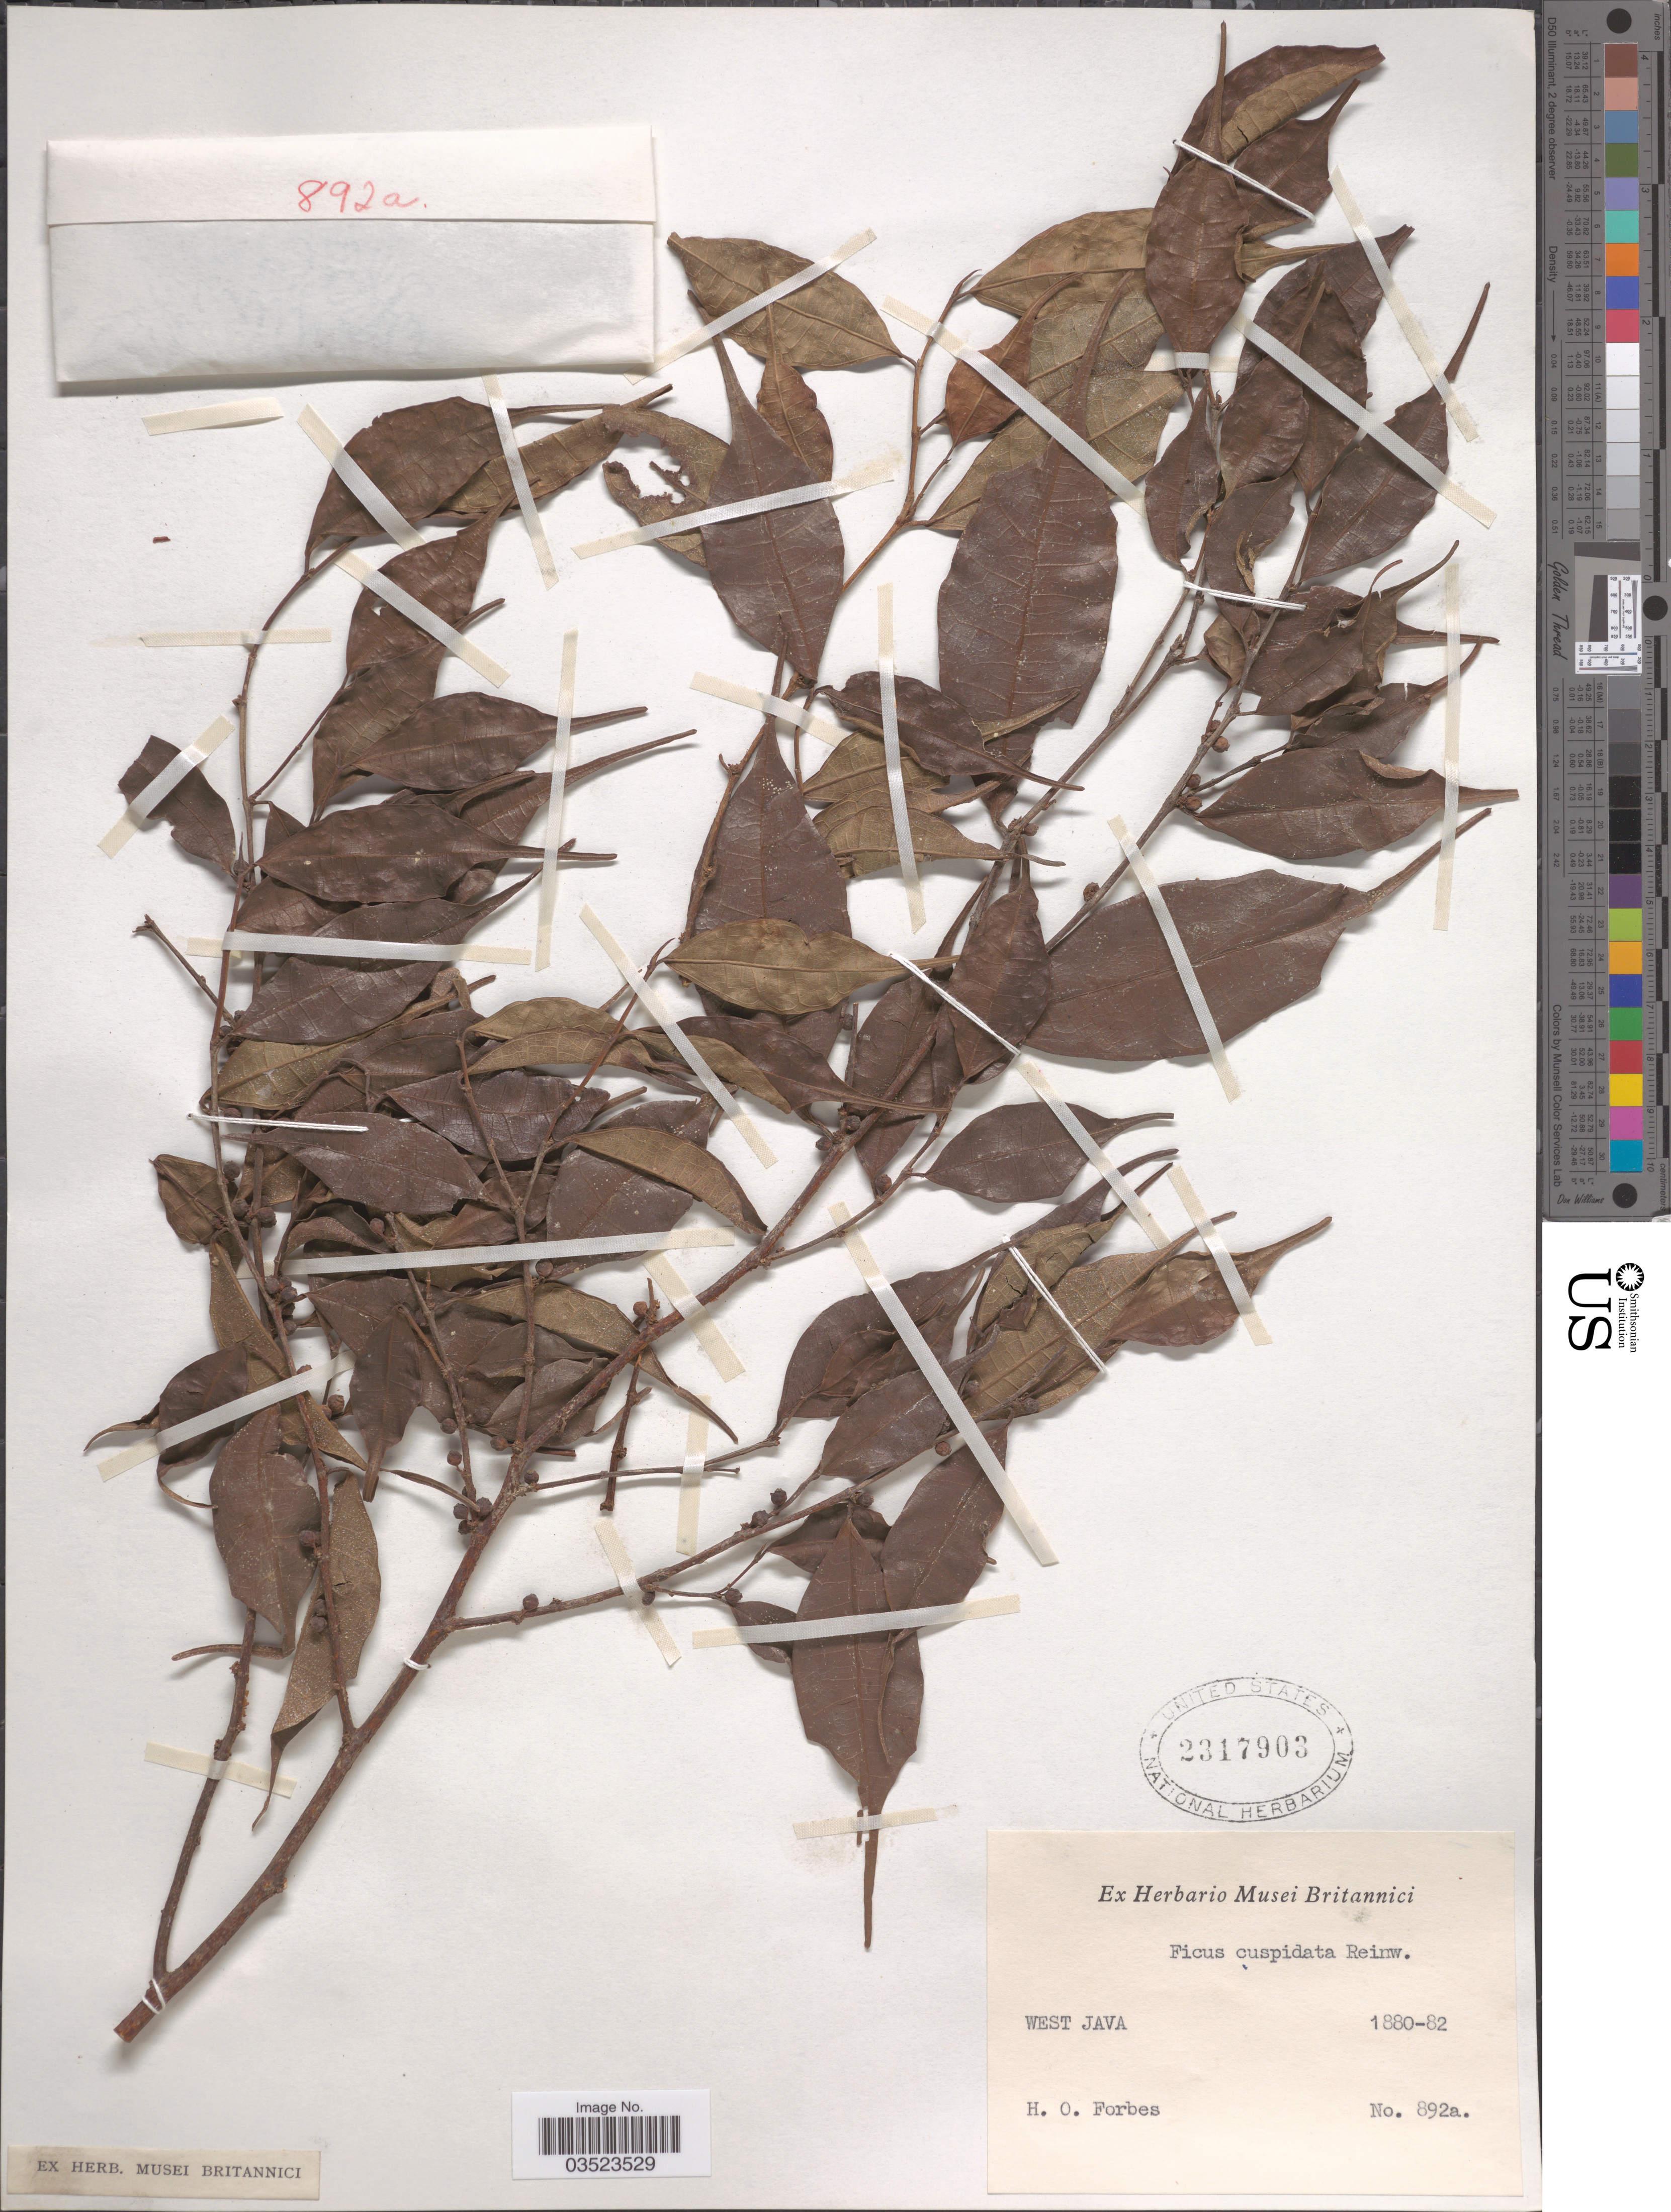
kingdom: Plantae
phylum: Tracheophyta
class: Magnoliopsida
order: Rosales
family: Moraceae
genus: Ficus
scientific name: Ficus cuspidata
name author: Reinw. ex Blume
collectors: H. O. Forbes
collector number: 892a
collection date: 1880/1882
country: Indonesia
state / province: Java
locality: West Java.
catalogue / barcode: US 2317903